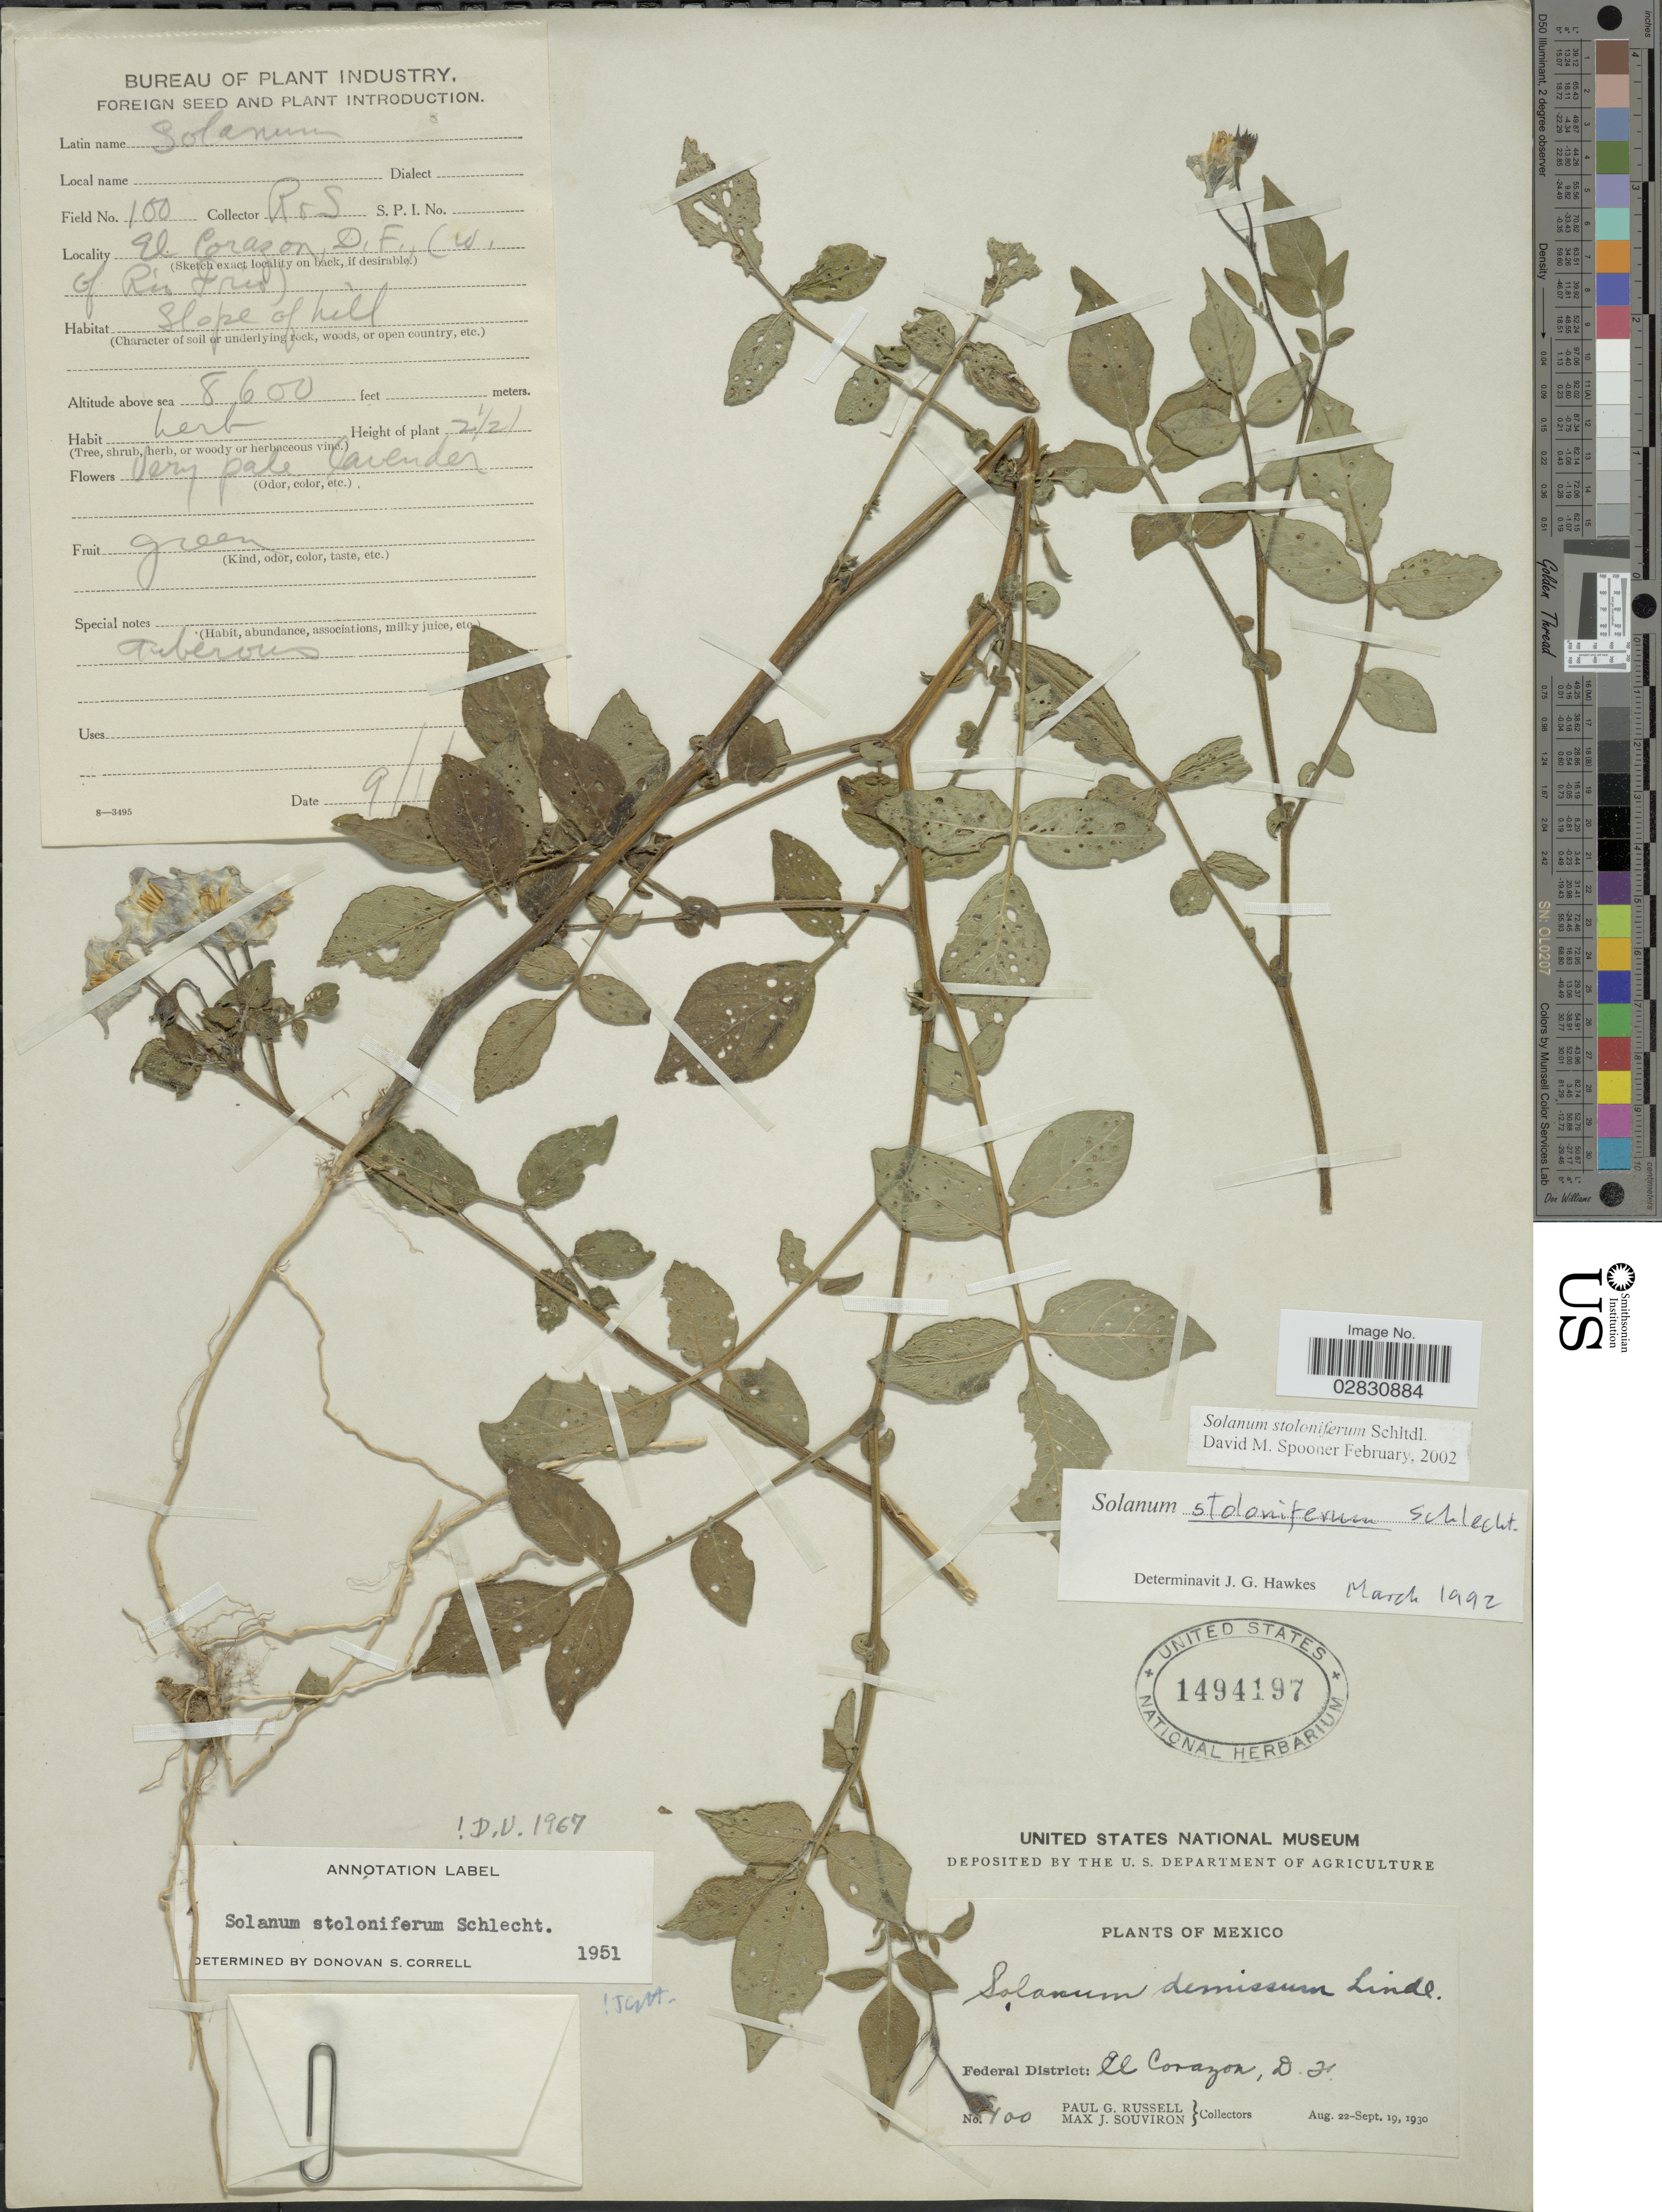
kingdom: Plantae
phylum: Tracheophyta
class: Magnoliopsida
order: Solanales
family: Solanaceae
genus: Solanum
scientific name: Solanum stoloniferum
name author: Schltdl. & Bouché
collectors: P. G. Russell & M. J. Souviron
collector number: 100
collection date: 1930-01-09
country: Mexico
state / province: Distrito Federal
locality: Federal District: El Corazon, D.F. (W. of Río Frío), Slope of hill.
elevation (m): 2621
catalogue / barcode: US 1494197